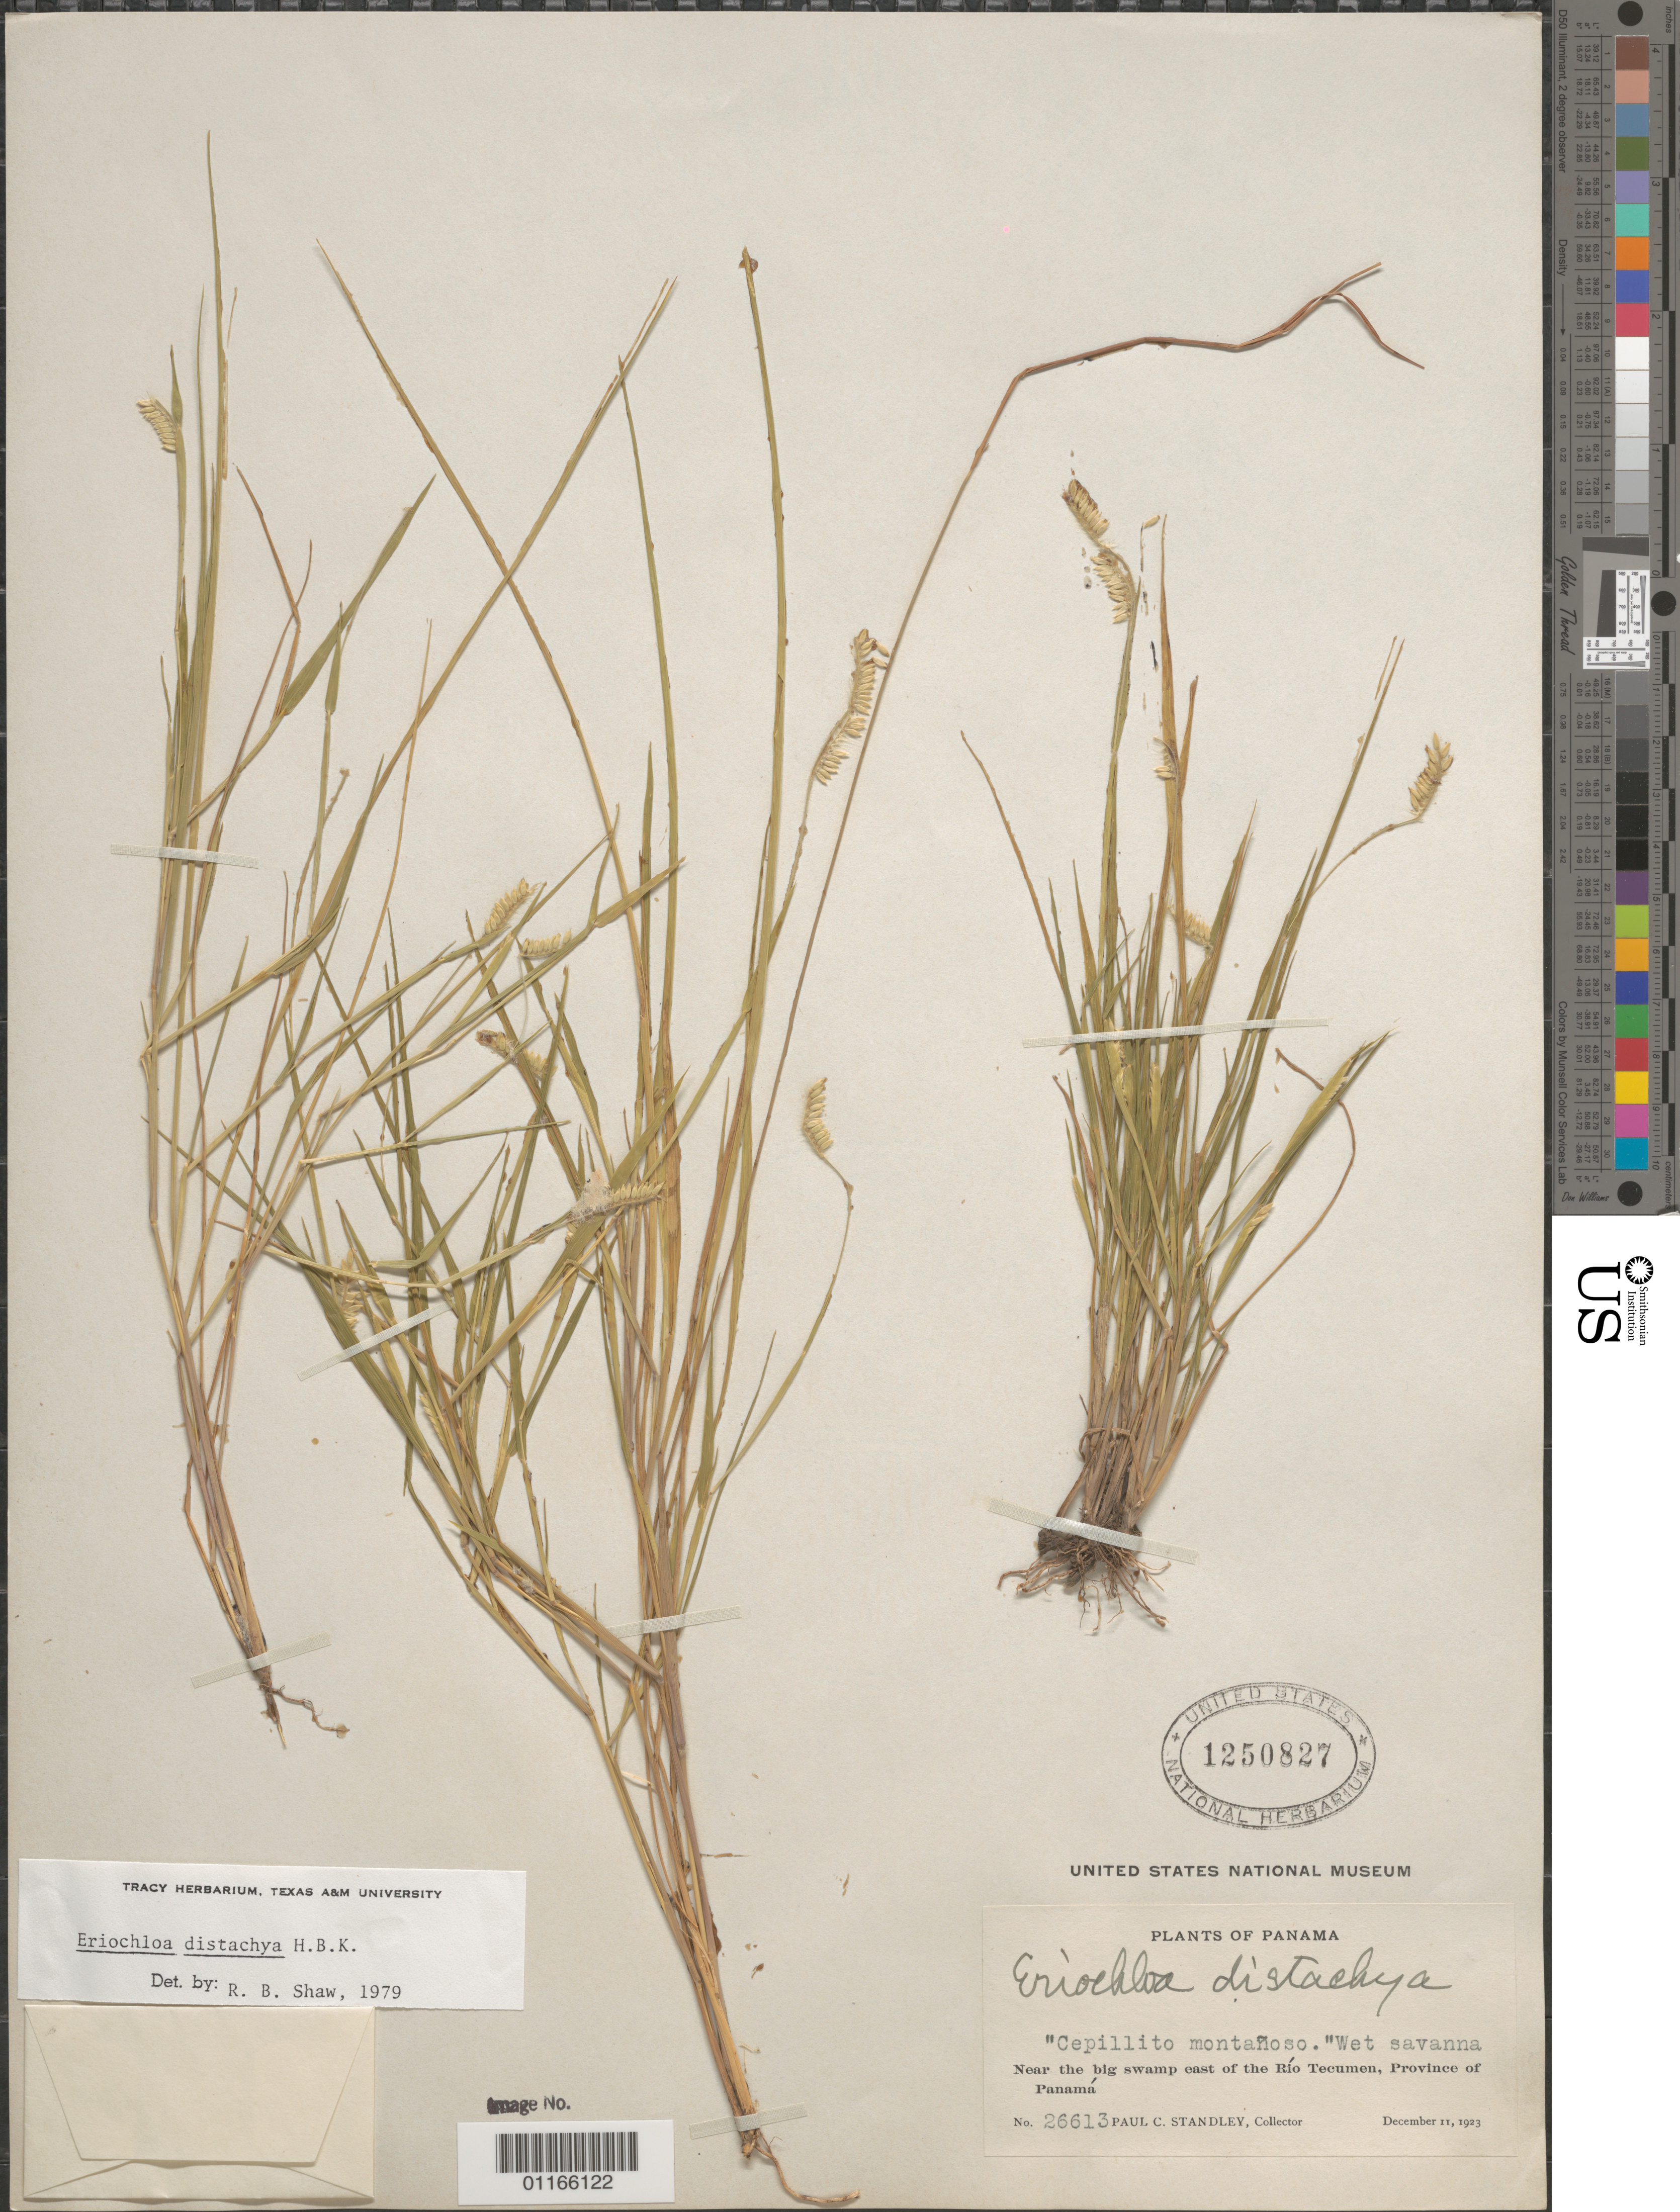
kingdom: Plantae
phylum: Tracheophyta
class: Liliopsida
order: Poales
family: Poaceae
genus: Eriochloa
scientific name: Eriochloa distachya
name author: Kunth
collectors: P. C. Standley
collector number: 26613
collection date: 1923-12-11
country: Panama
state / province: Panamá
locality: Near the big swamp east of Rio Tecumen.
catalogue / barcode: US 1250827